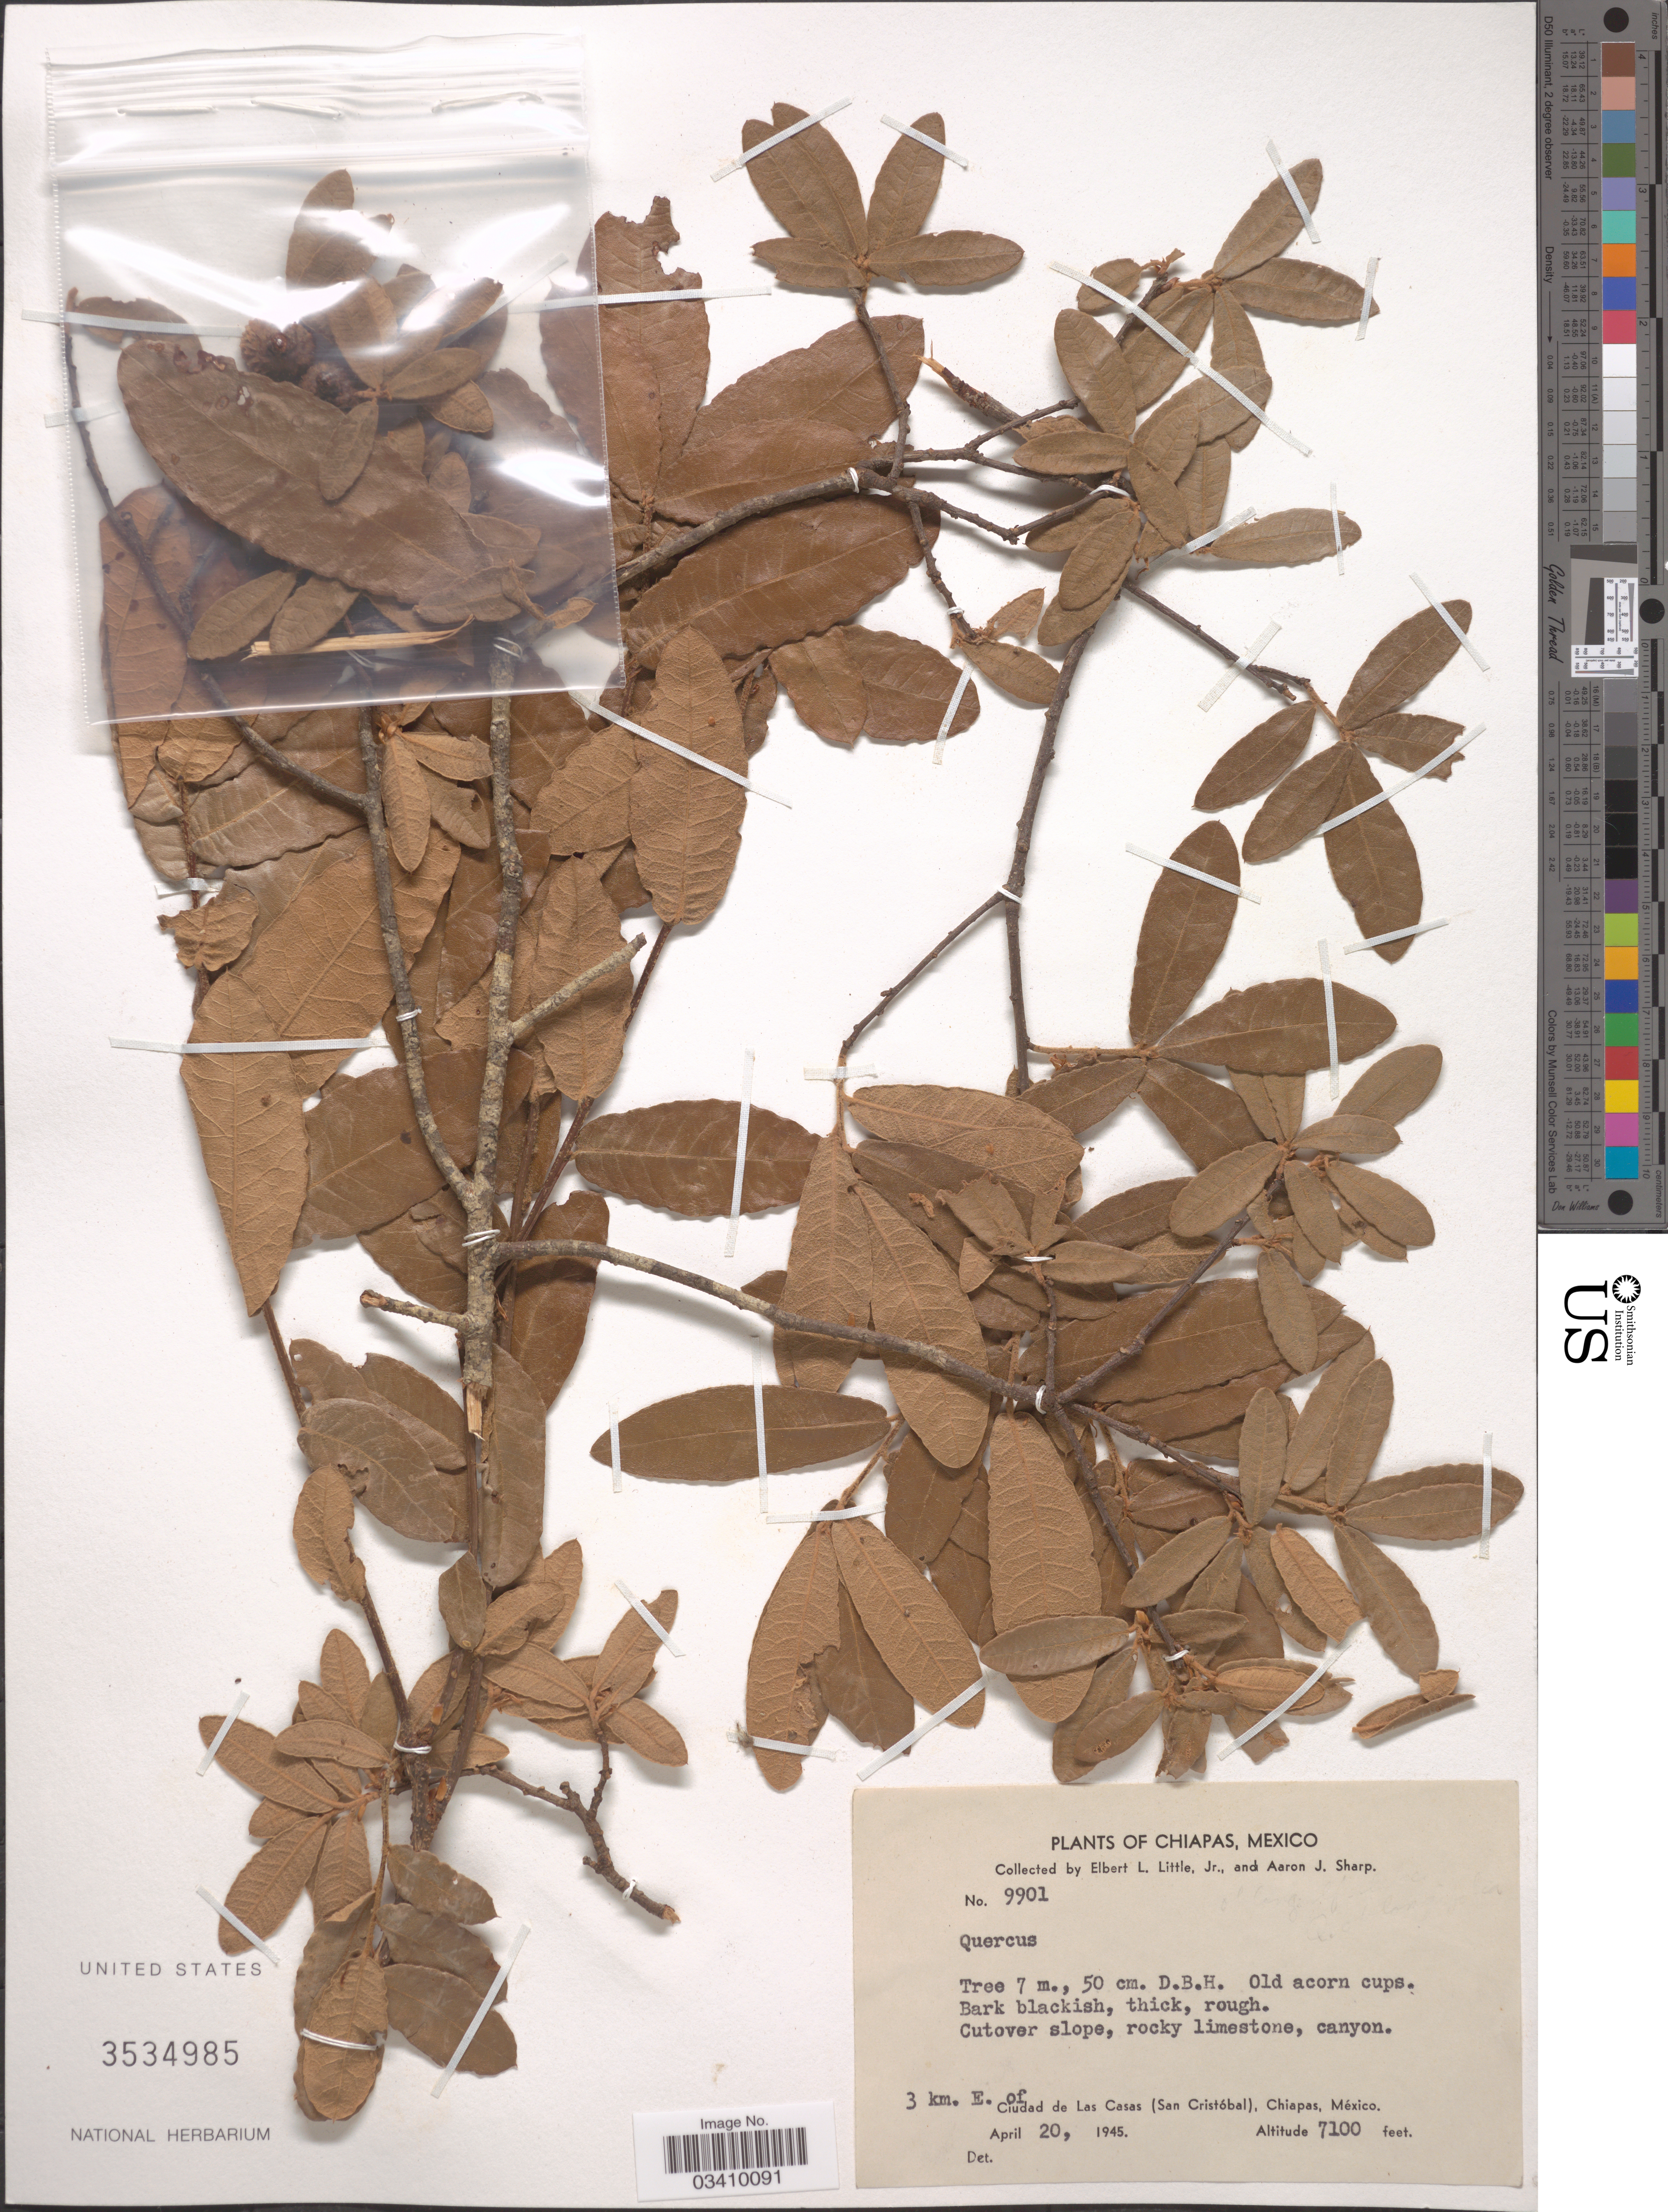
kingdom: Plantae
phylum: Tracheophyta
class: Magnoliopsida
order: Fagales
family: Fagaceae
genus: Quercus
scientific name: Quercus sp.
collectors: E. L. Little & Mrs A. J. Sharp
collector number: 9901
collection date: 1945-04-20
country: Mexico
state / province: Chiapas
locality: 3 km. E. of Ciudad de Las Casas (San Cristóbal).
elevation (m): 2164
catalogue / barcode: US 3534985